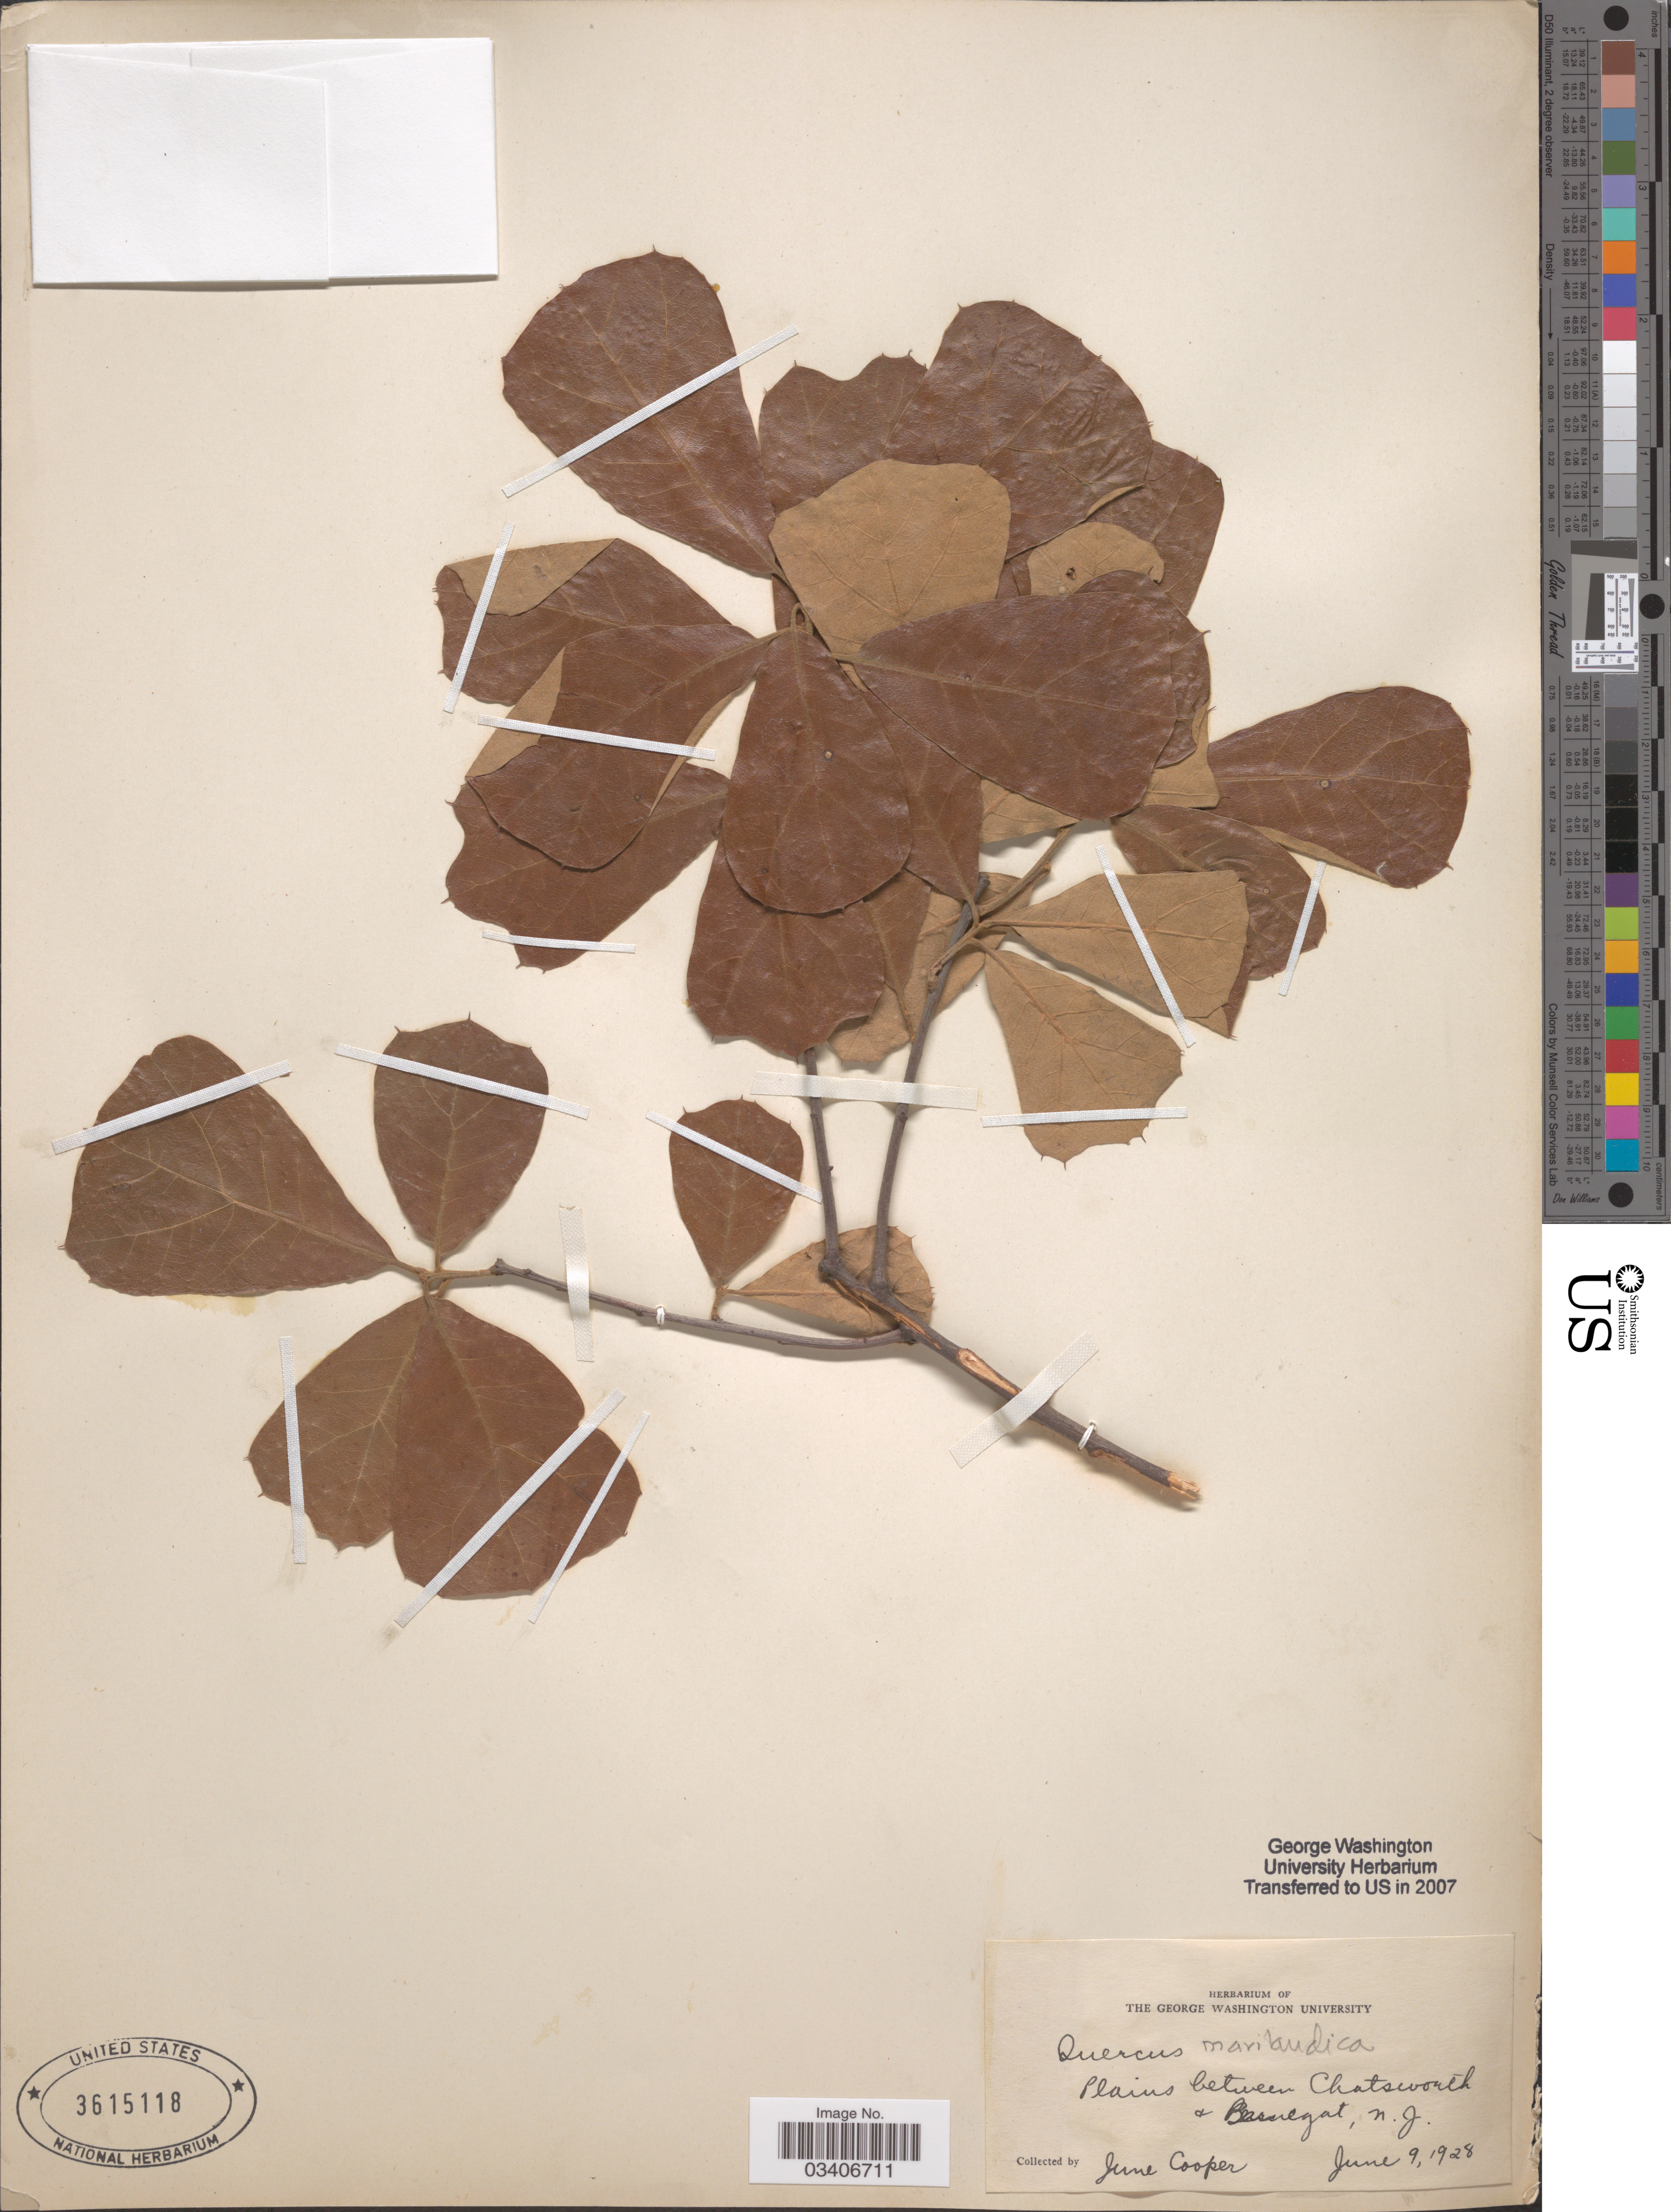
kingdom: Plantae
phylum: Tracheophyta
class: Magnoliopsida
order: Fagales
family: Fagaceae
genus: Quercus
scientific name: Quercus marilandica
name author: (L.) Münchh.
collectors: J. Cooper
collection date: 1928-06-09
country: United States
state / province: New Jersey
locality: Plains between Chatsworth & Barnegat.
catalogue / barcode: US 3615118